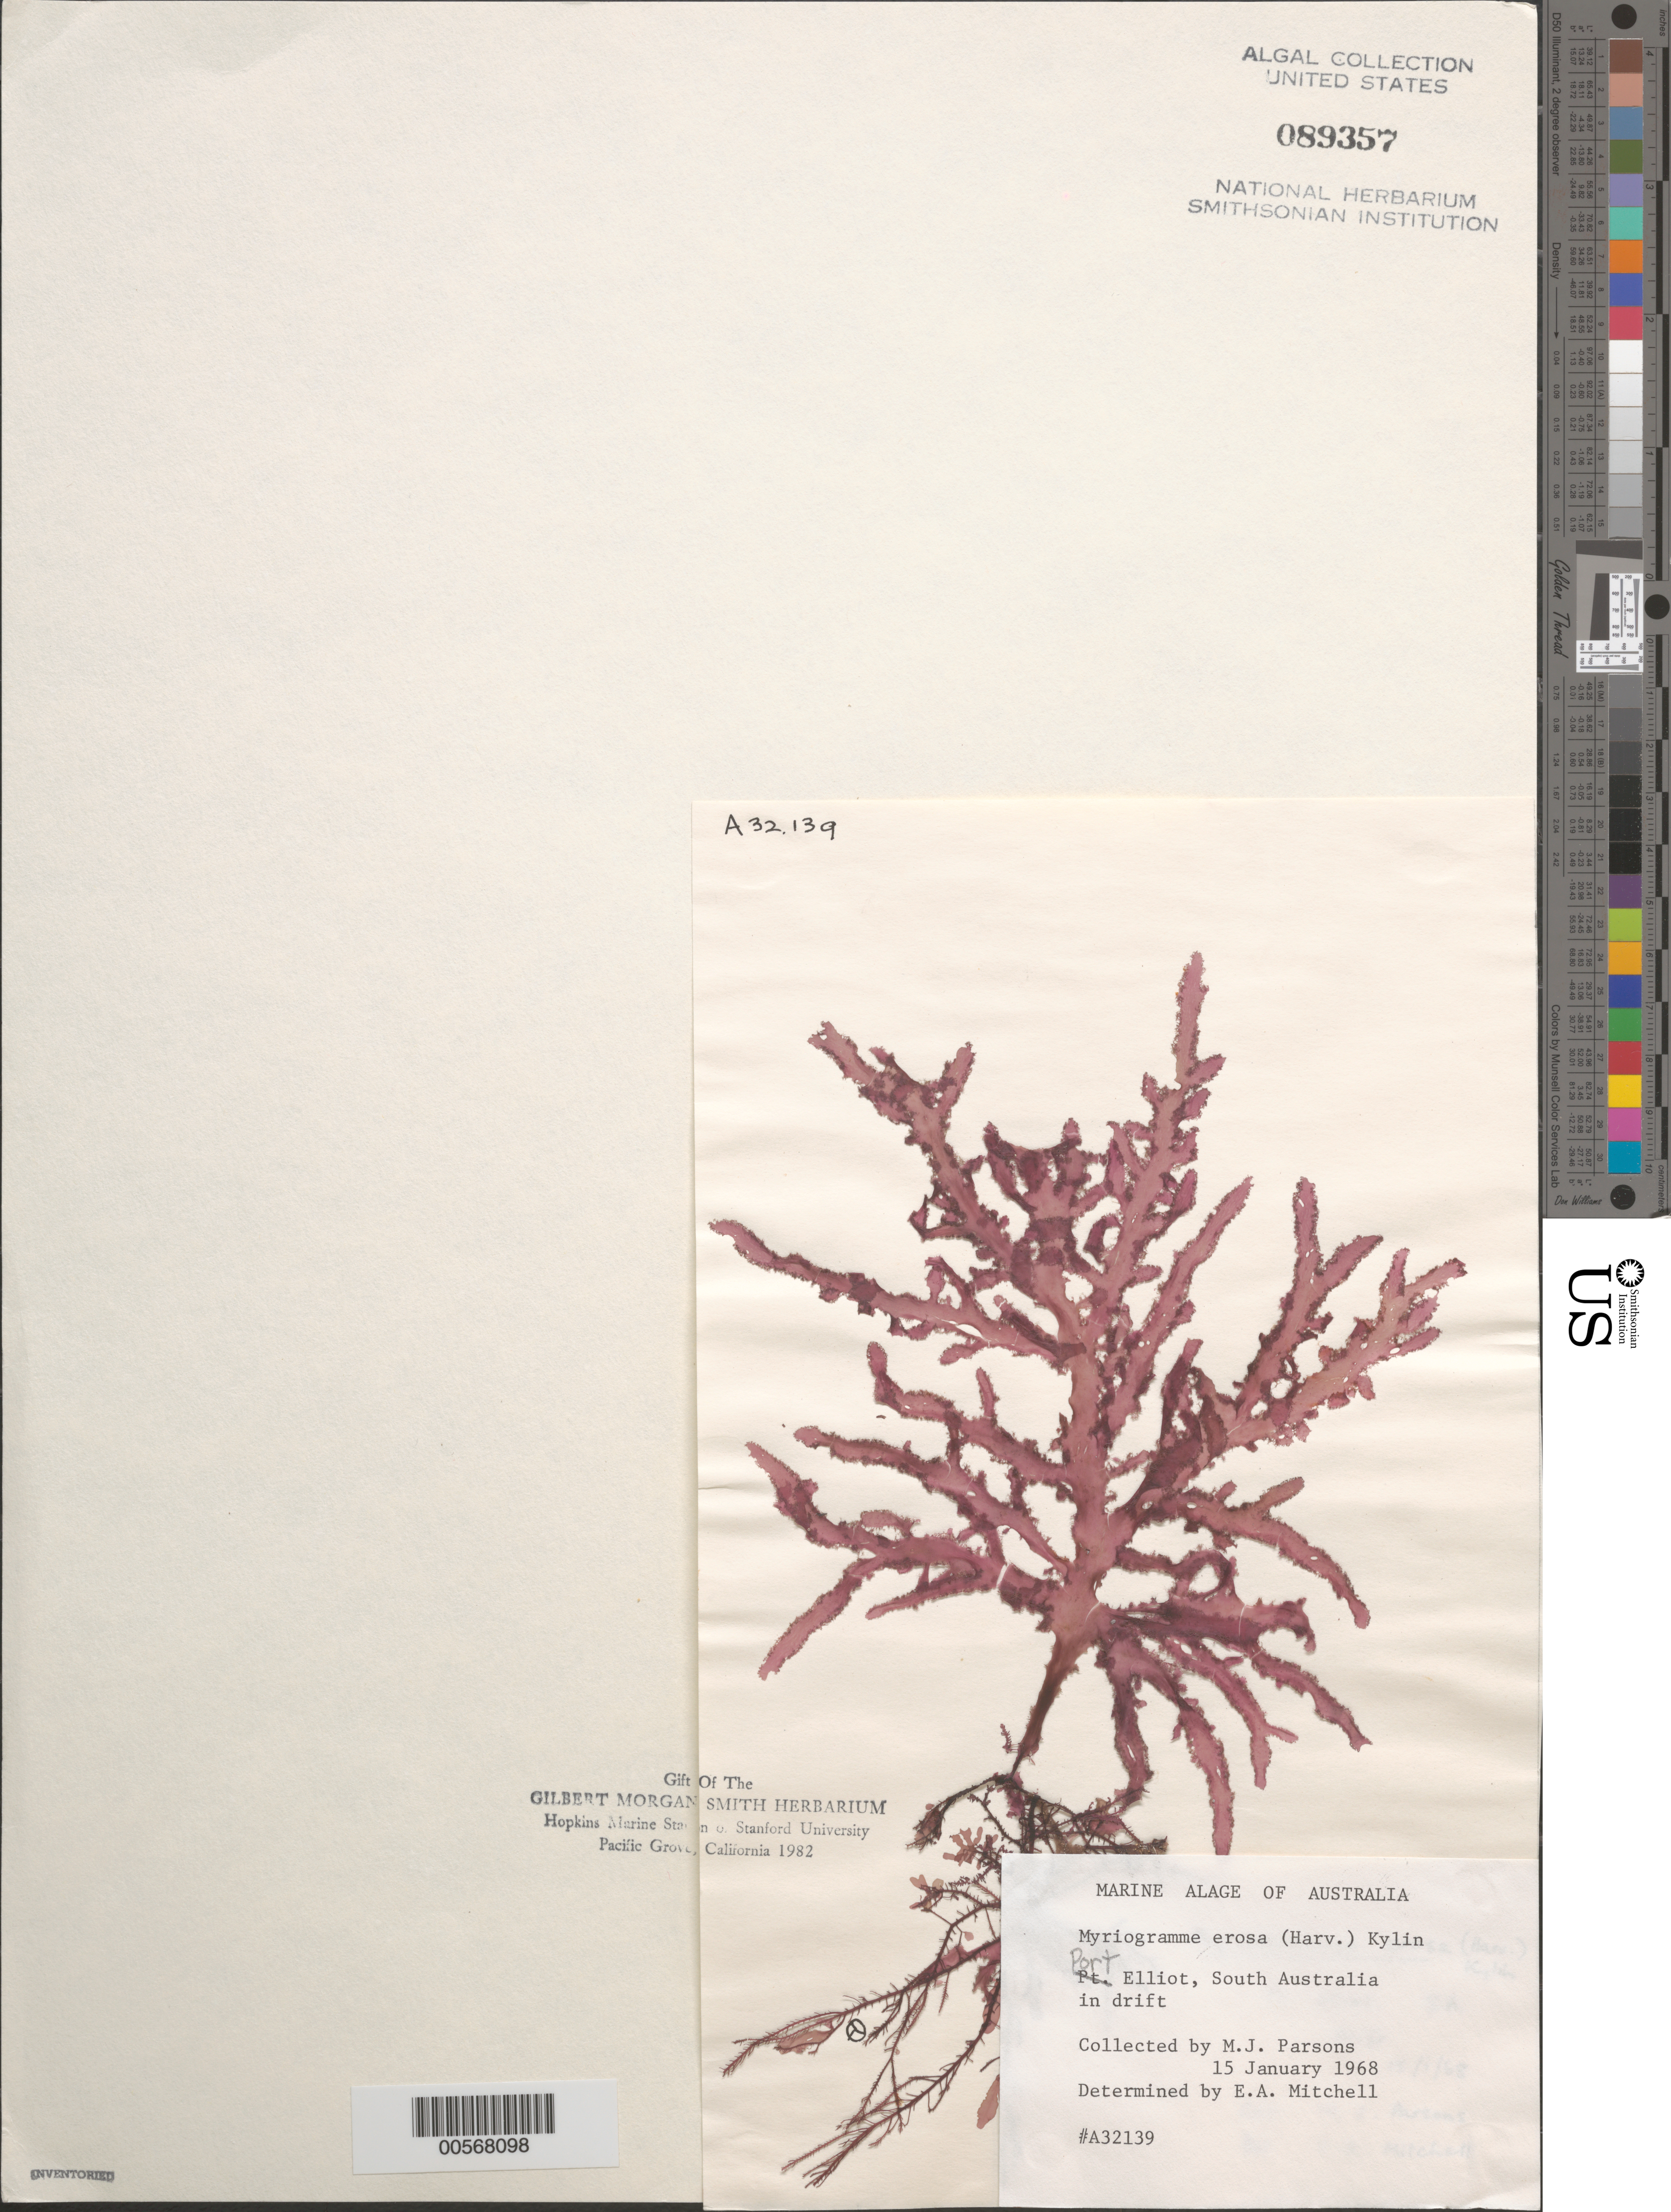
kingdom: Plantae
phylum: Rhodophyta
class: Florideophyceae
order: Ceramiales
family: Delesseriaceae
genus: Neoharaldiophyllum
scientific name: Neoharaldiophyllum erosum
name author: (Harvey) Kang & M.S. Kim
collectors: M. Parsons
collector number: A32139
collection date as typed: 15 Jan 1968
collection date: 1968-01-15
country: Australia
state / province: South Australia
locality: Port Elliot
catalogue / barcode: US 89357